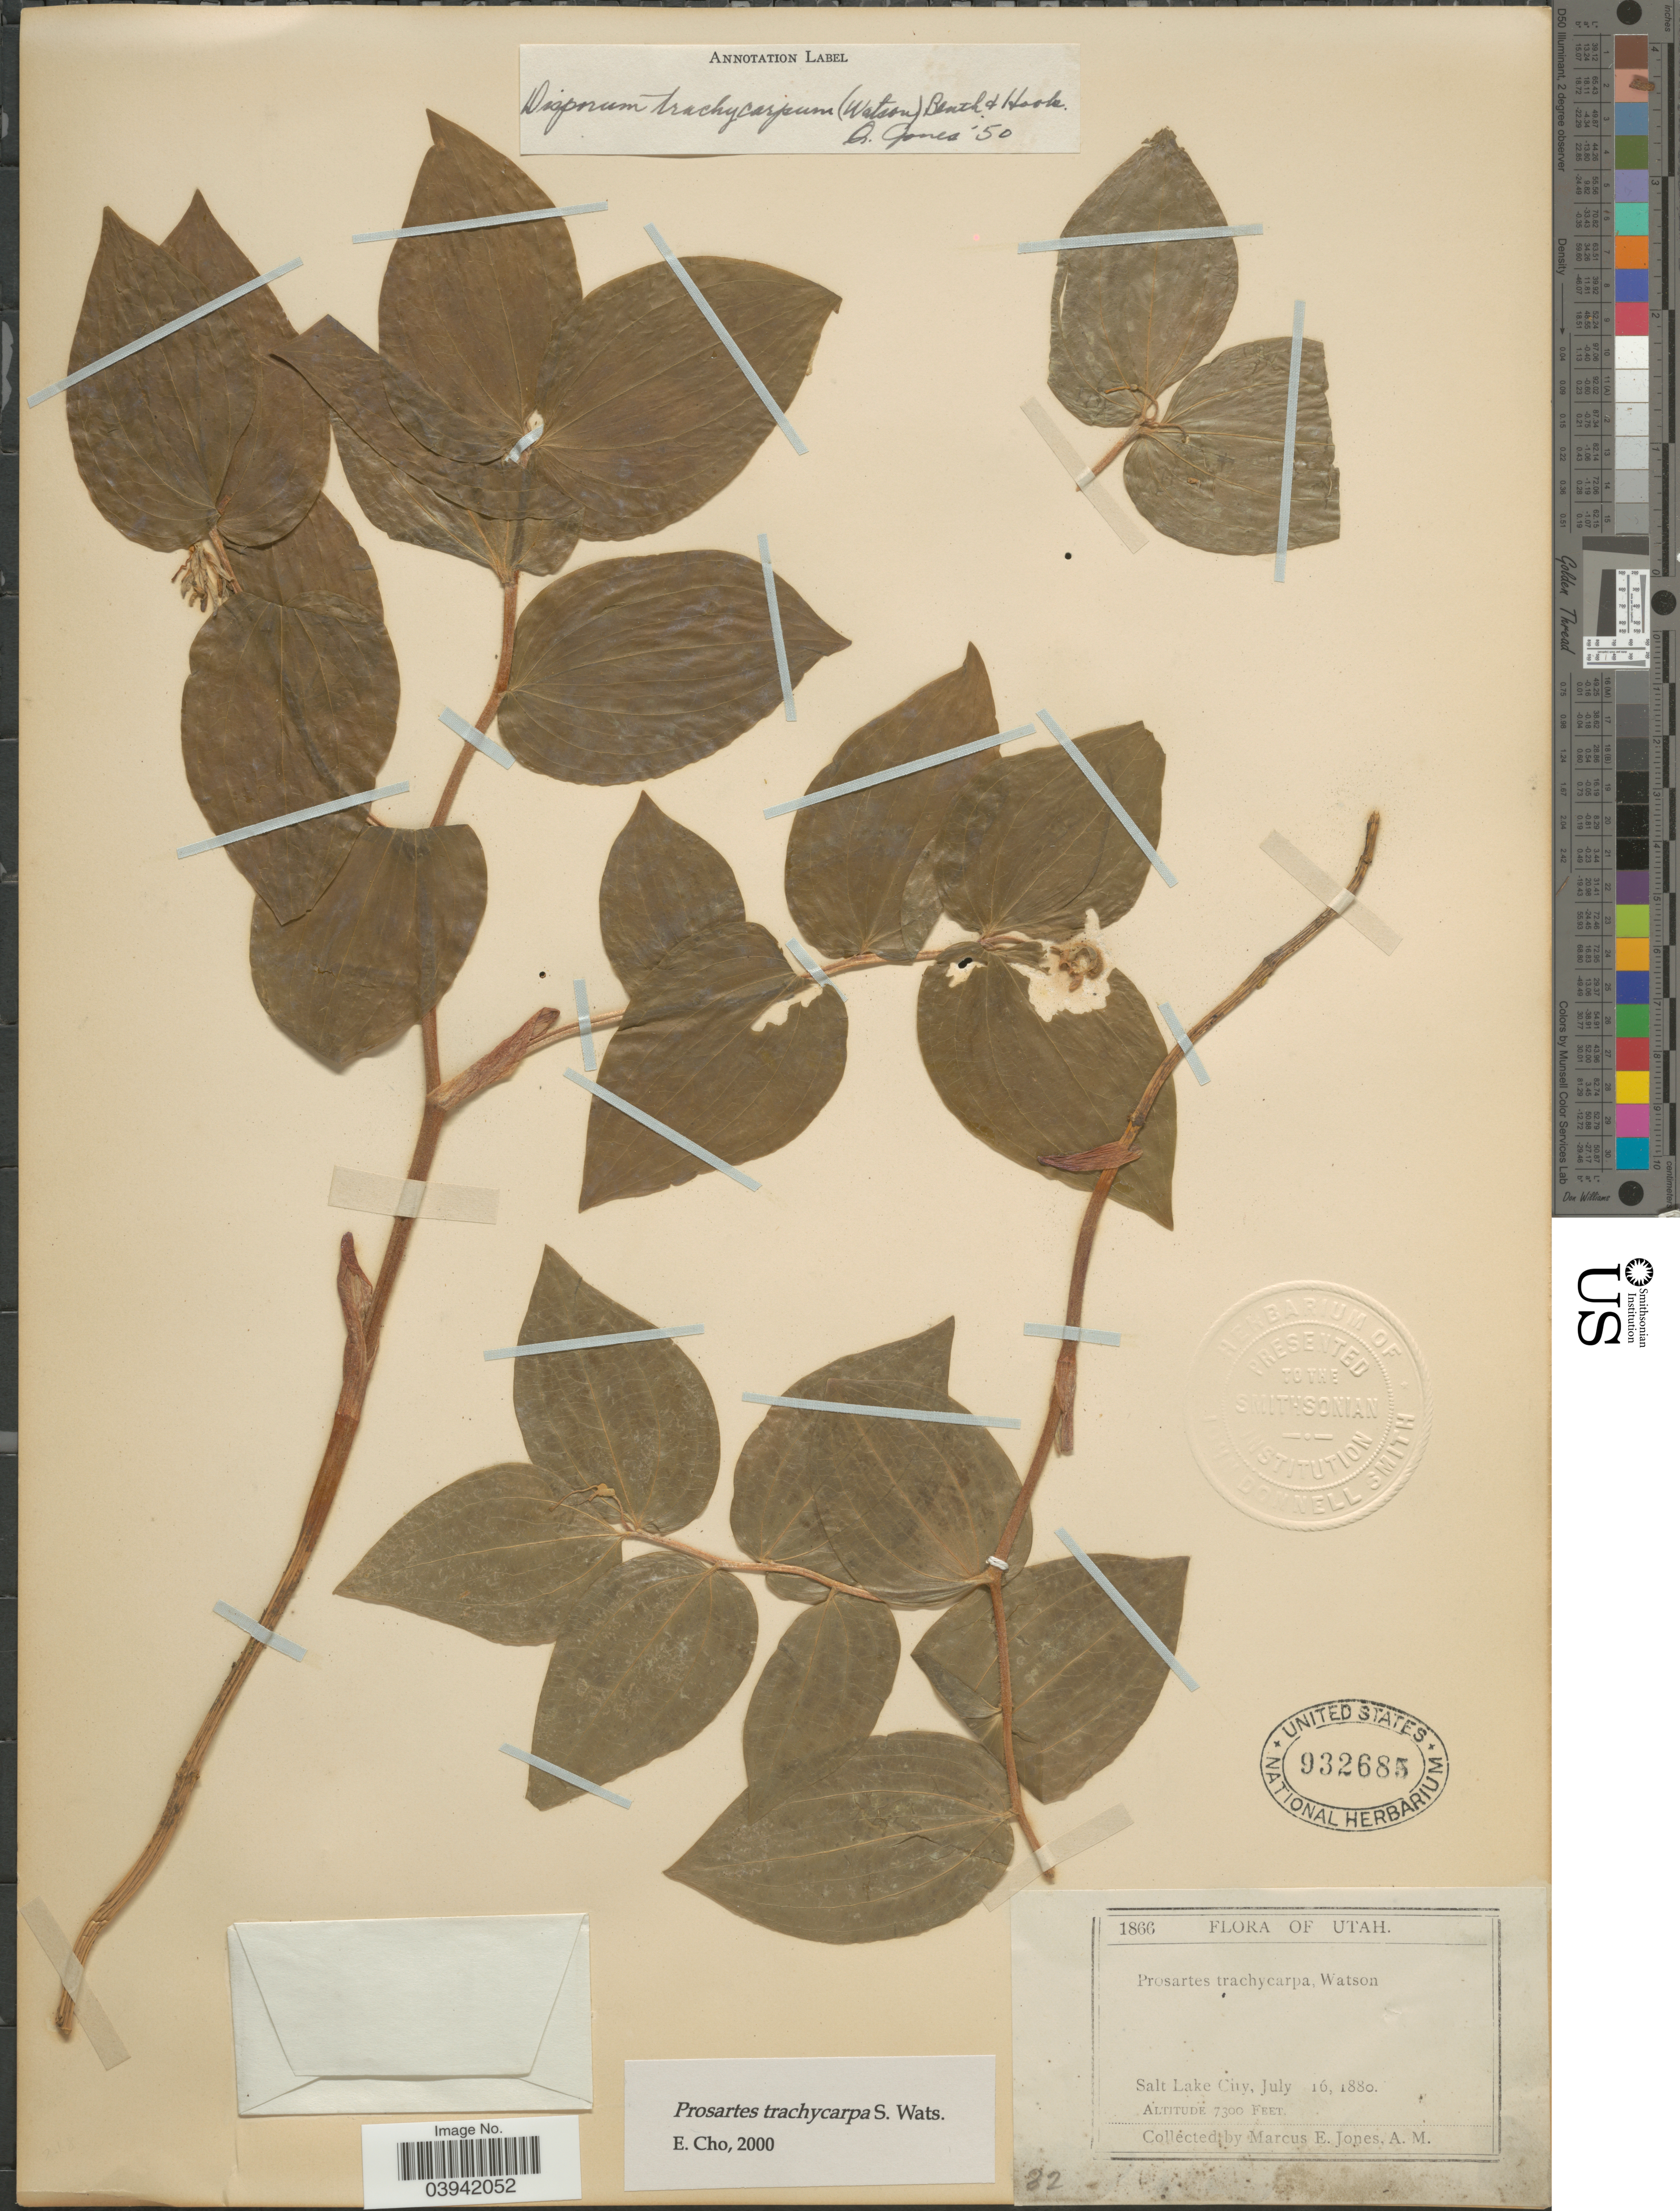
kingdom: Plantae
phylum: Tracheophyta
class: Liliopsida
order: Liliales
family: Liliaceae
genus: Prosartes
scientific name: Prosartes trachycarpa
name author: S. Watson in C. King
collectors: M. E. Jones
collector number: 1866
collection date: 1880-07-16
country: United States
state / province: Utah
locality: Salt Lake City.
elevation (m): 2225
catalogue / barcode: US 932685